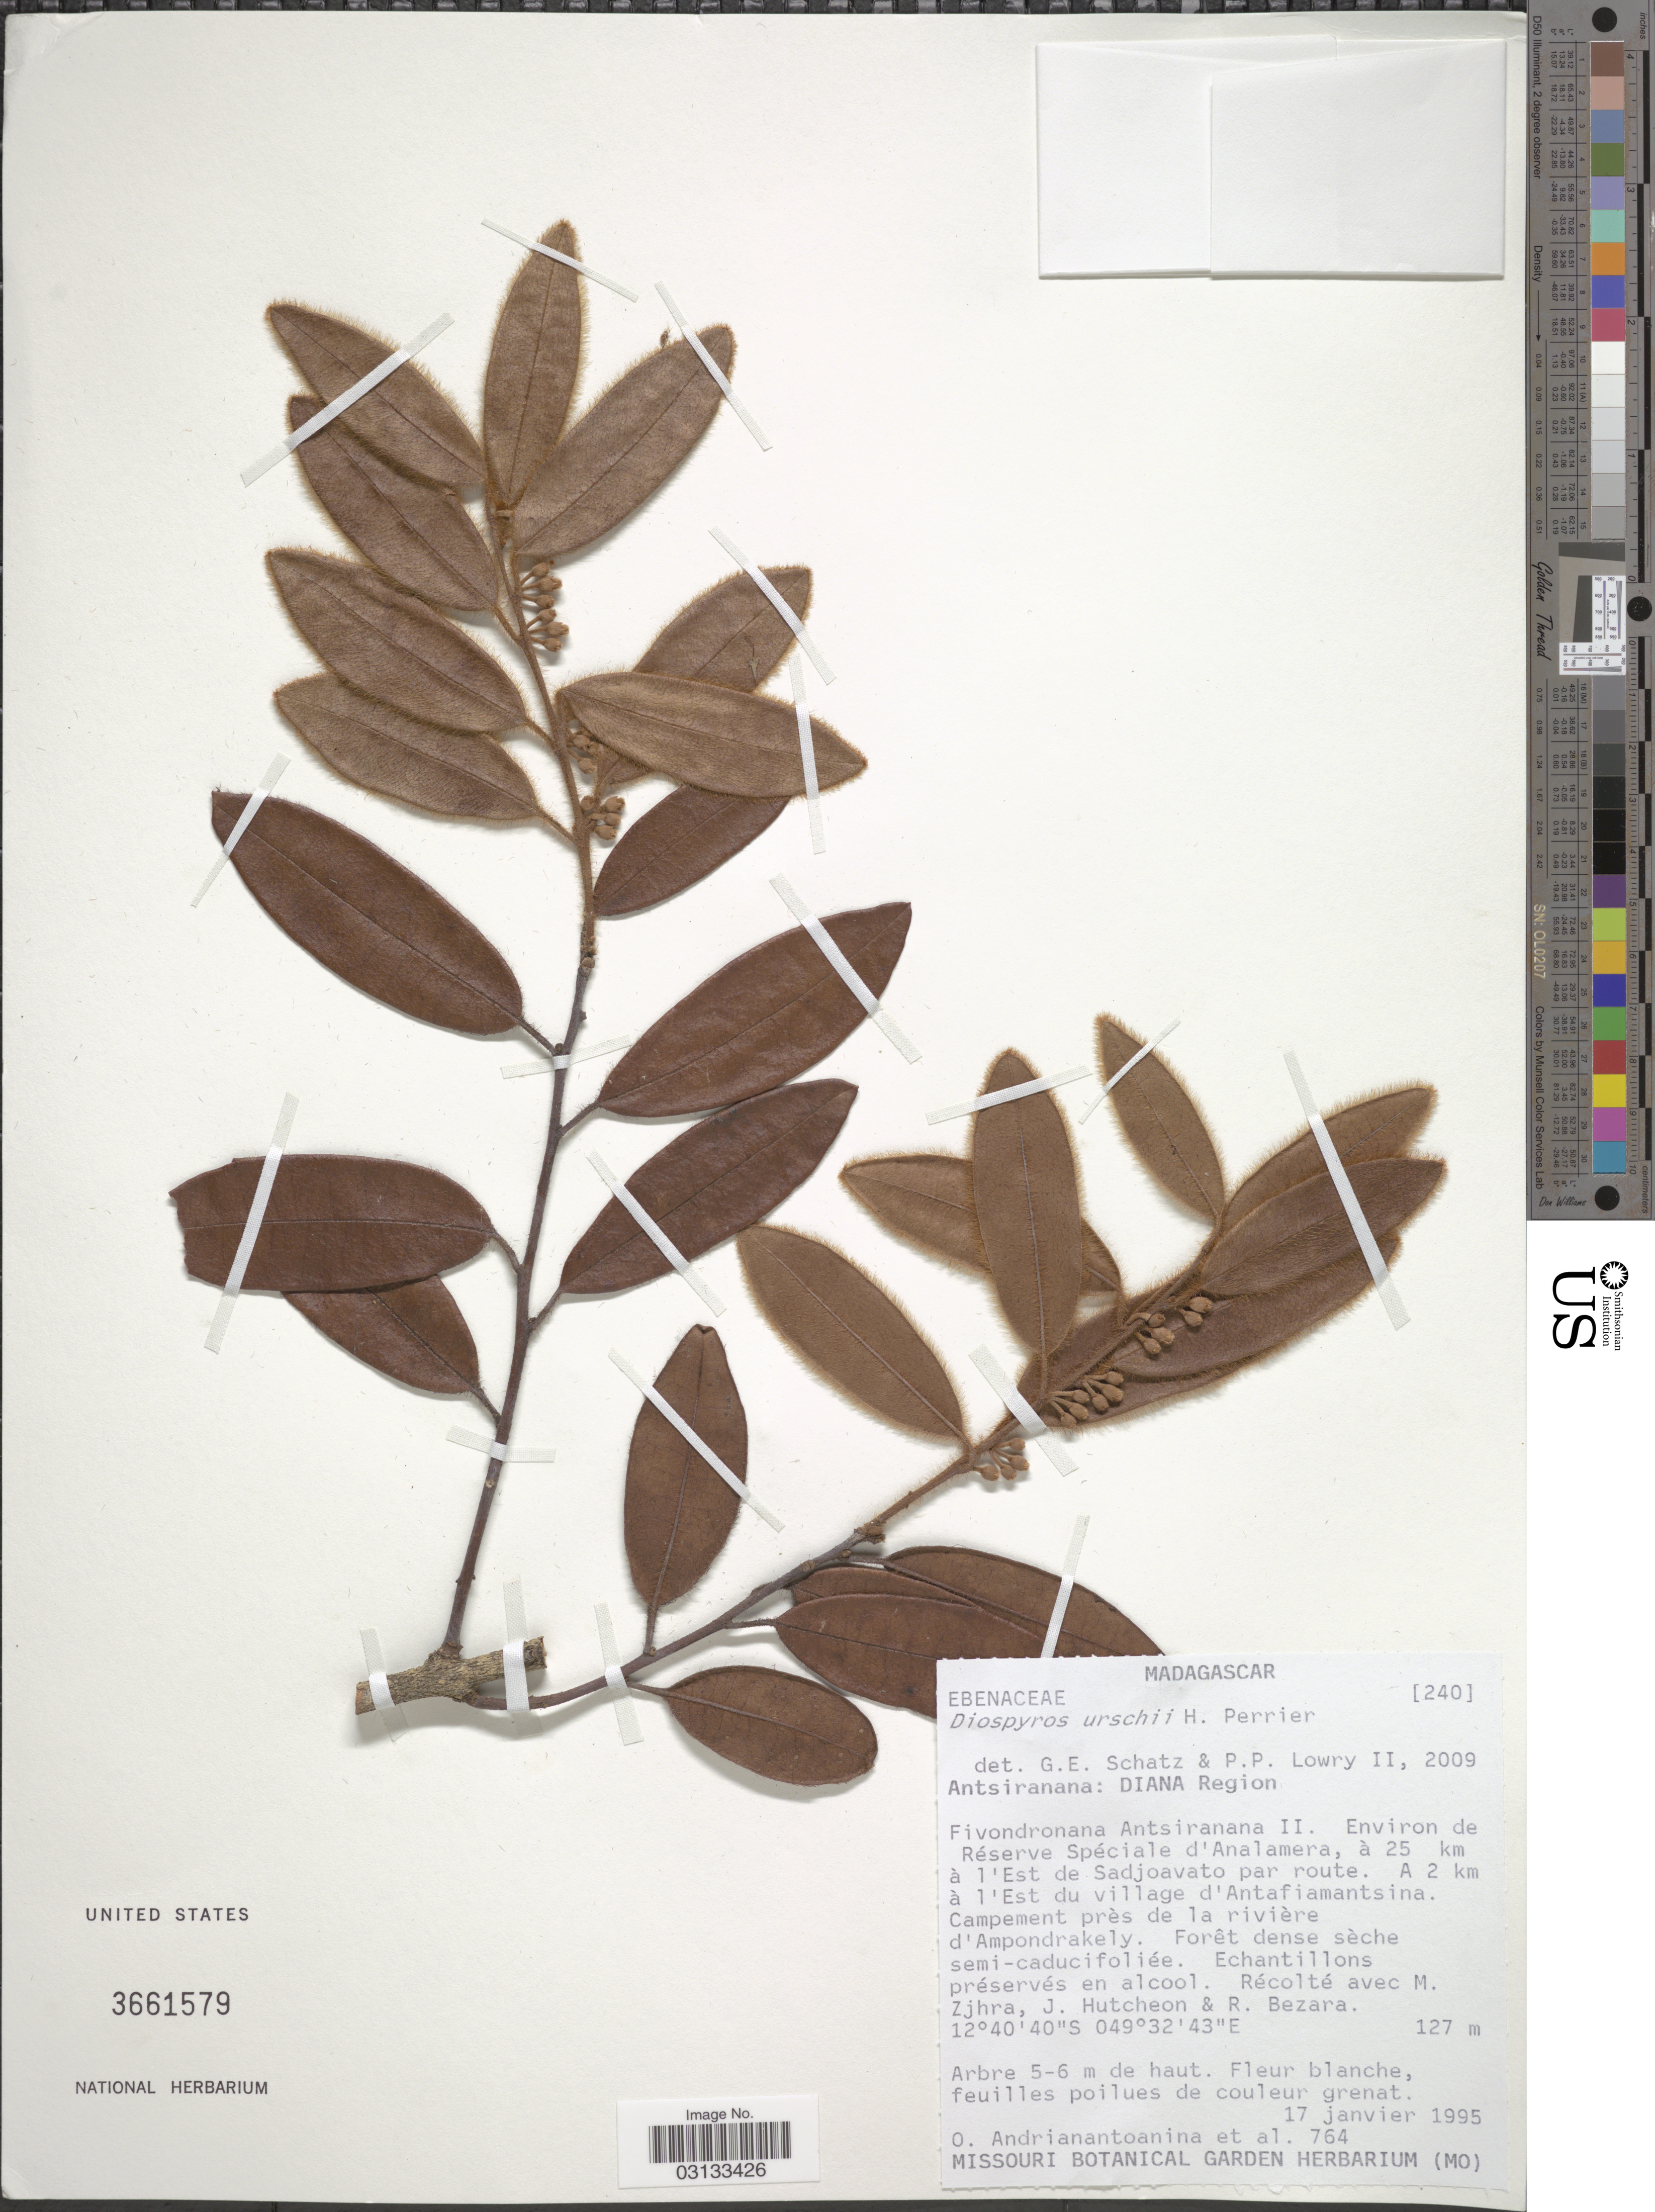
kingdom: Plantae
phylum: Tracheophyta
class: Magnoliopsida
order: Ericales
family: Ebenaceae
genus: Diospyros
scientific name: Diospyros urschii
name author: H. Perrier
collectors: O. Andrianantoanina, M. Zjhra, J. Hutcheon & R. Bezara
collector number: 764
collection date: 1995-01-17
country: Madagascar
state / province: Diana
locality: Diana Region, Fivondronana Antsiranana II, Environ de Réserve Spéciale d'Analamera, à 25 km à l'Est de Sadjoavato par route, A 2 km à l'Est du village d'Antafiamantsina, Campement près de la rivière d'Ampondrakely.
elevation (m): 127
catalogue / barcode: US 3661579